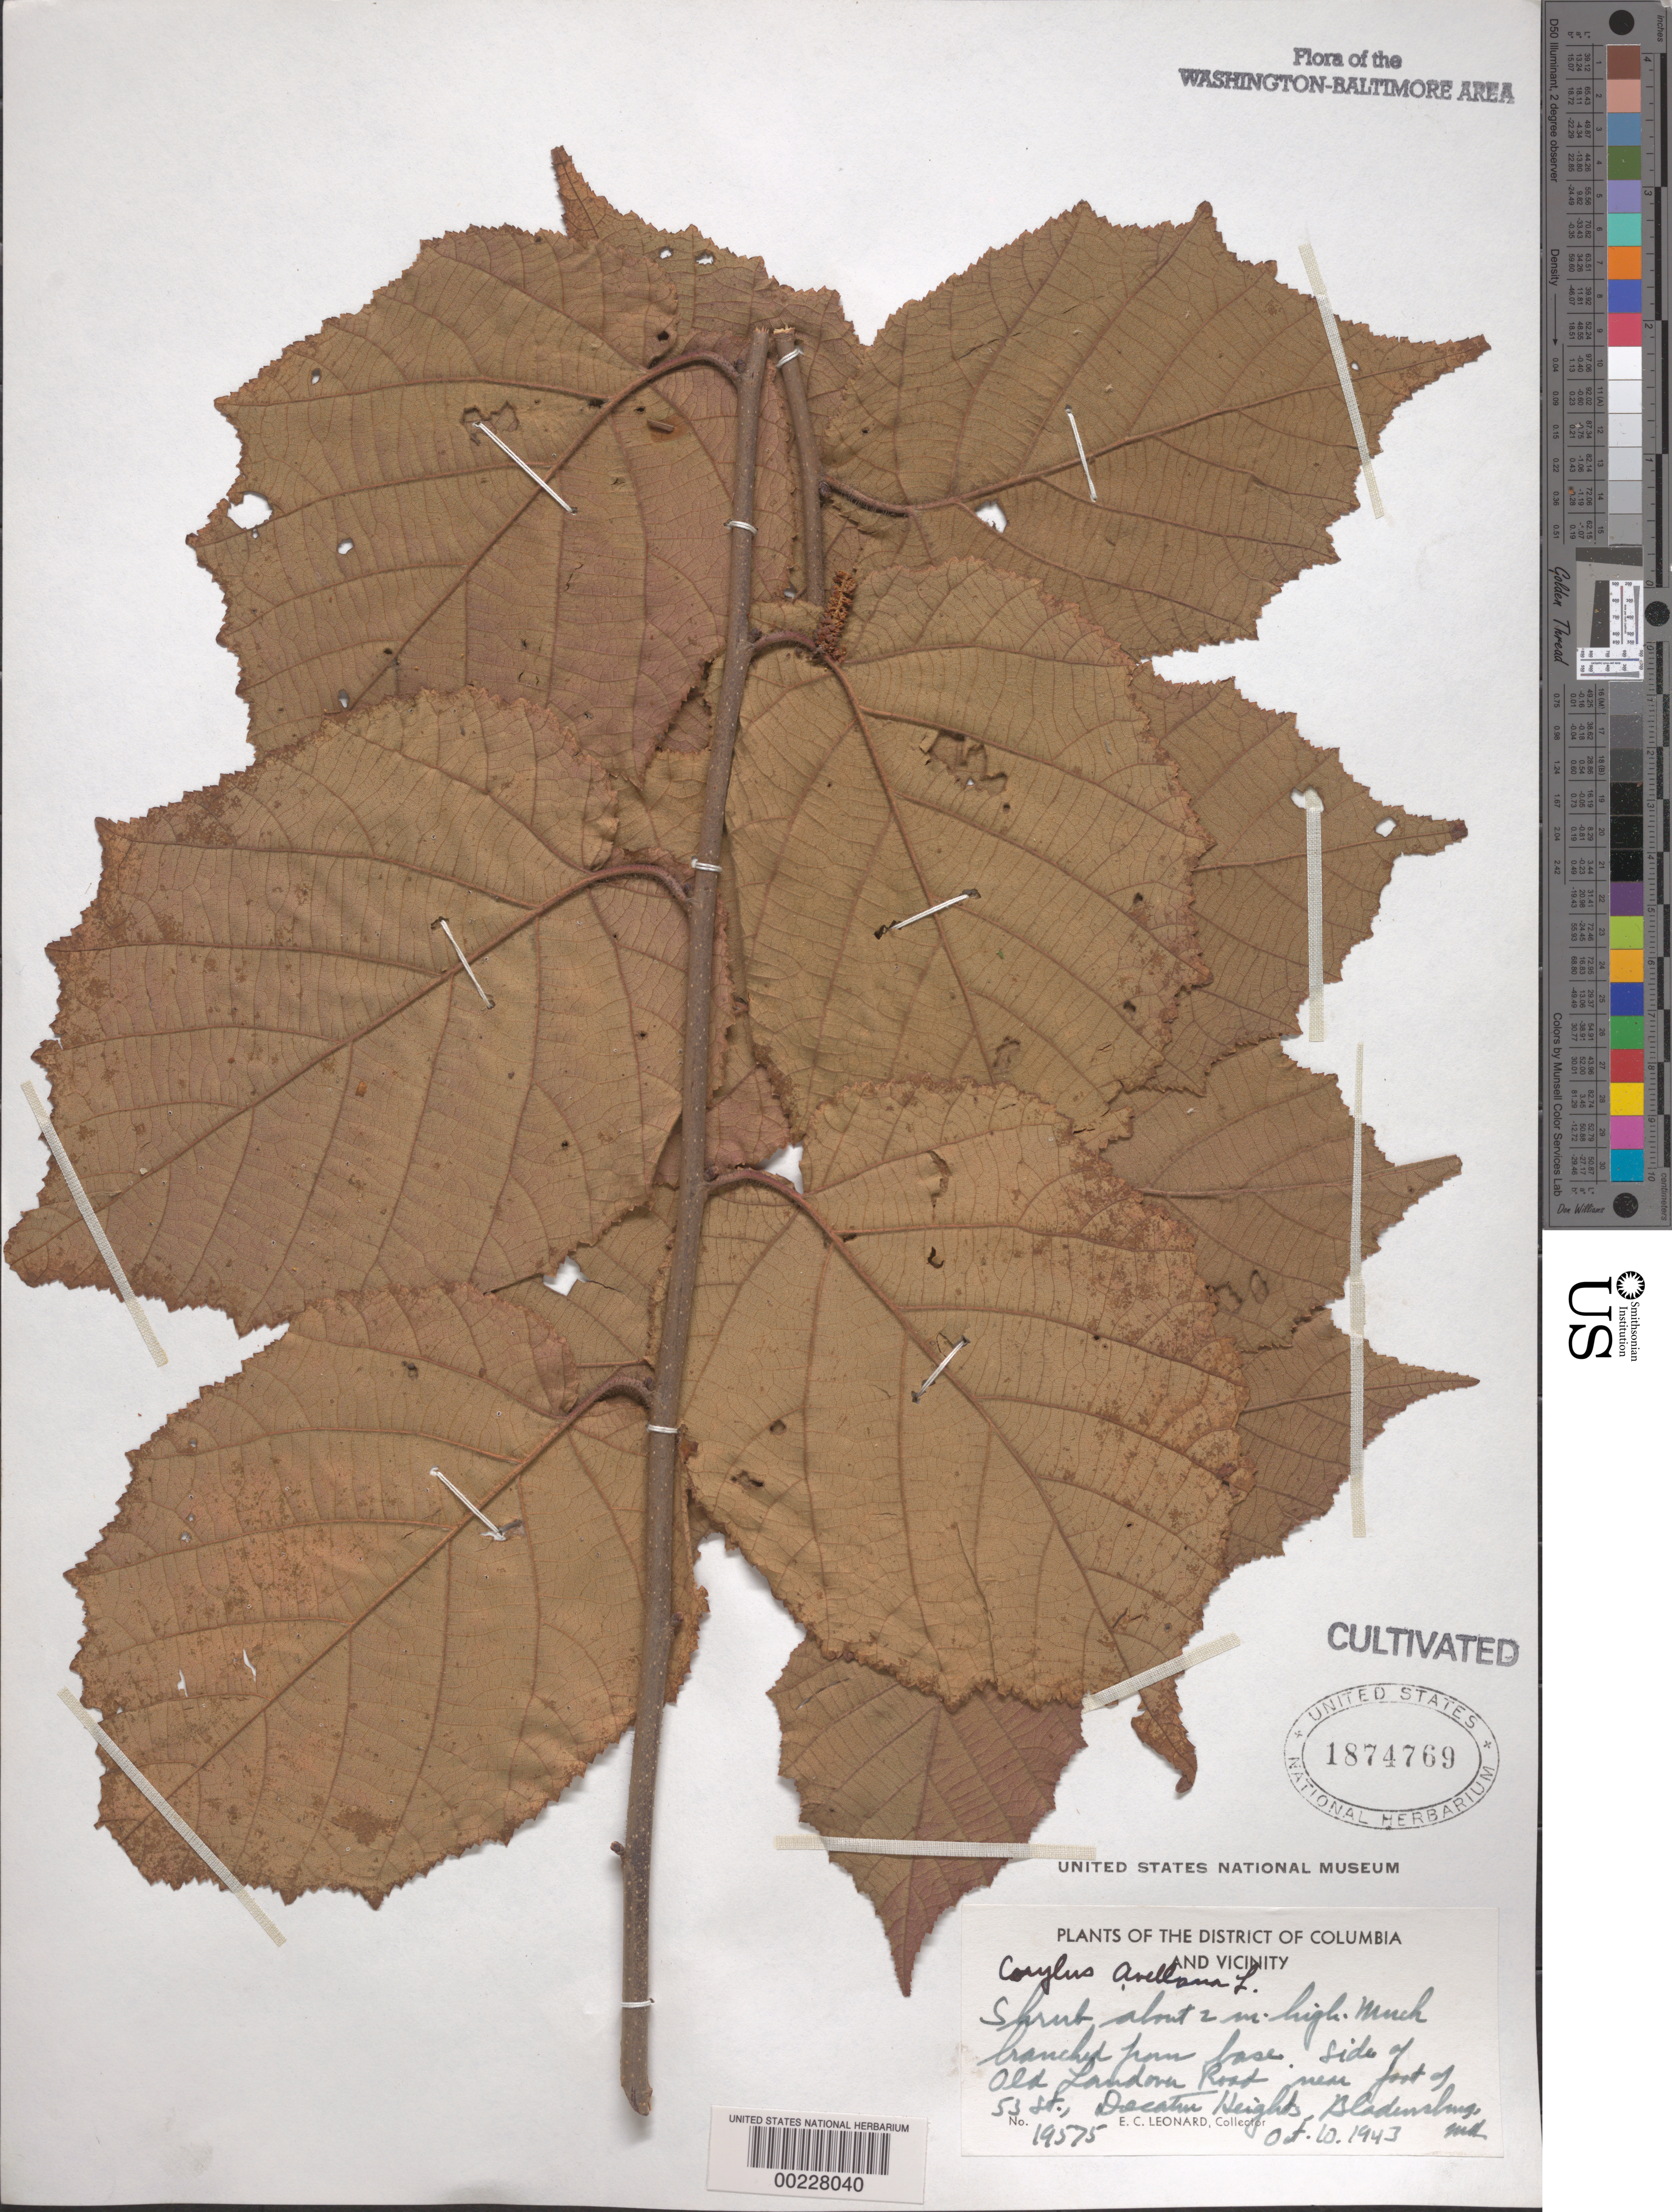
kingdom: Plantae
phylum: Tracheophyta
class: Magnoliopsida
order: Fagales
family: Betulaceae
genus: Corylus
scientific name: Corylus avellana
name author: L.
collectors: E. C. Leonard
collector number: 19575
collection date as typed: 10 Oct 1943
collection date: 1943-10-10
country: United States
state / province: Maryland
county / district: Prince George's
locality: Bladensburg, side of Old Landover Road near foot of 53rd St, Decatur Heights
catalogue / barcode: US 1874769